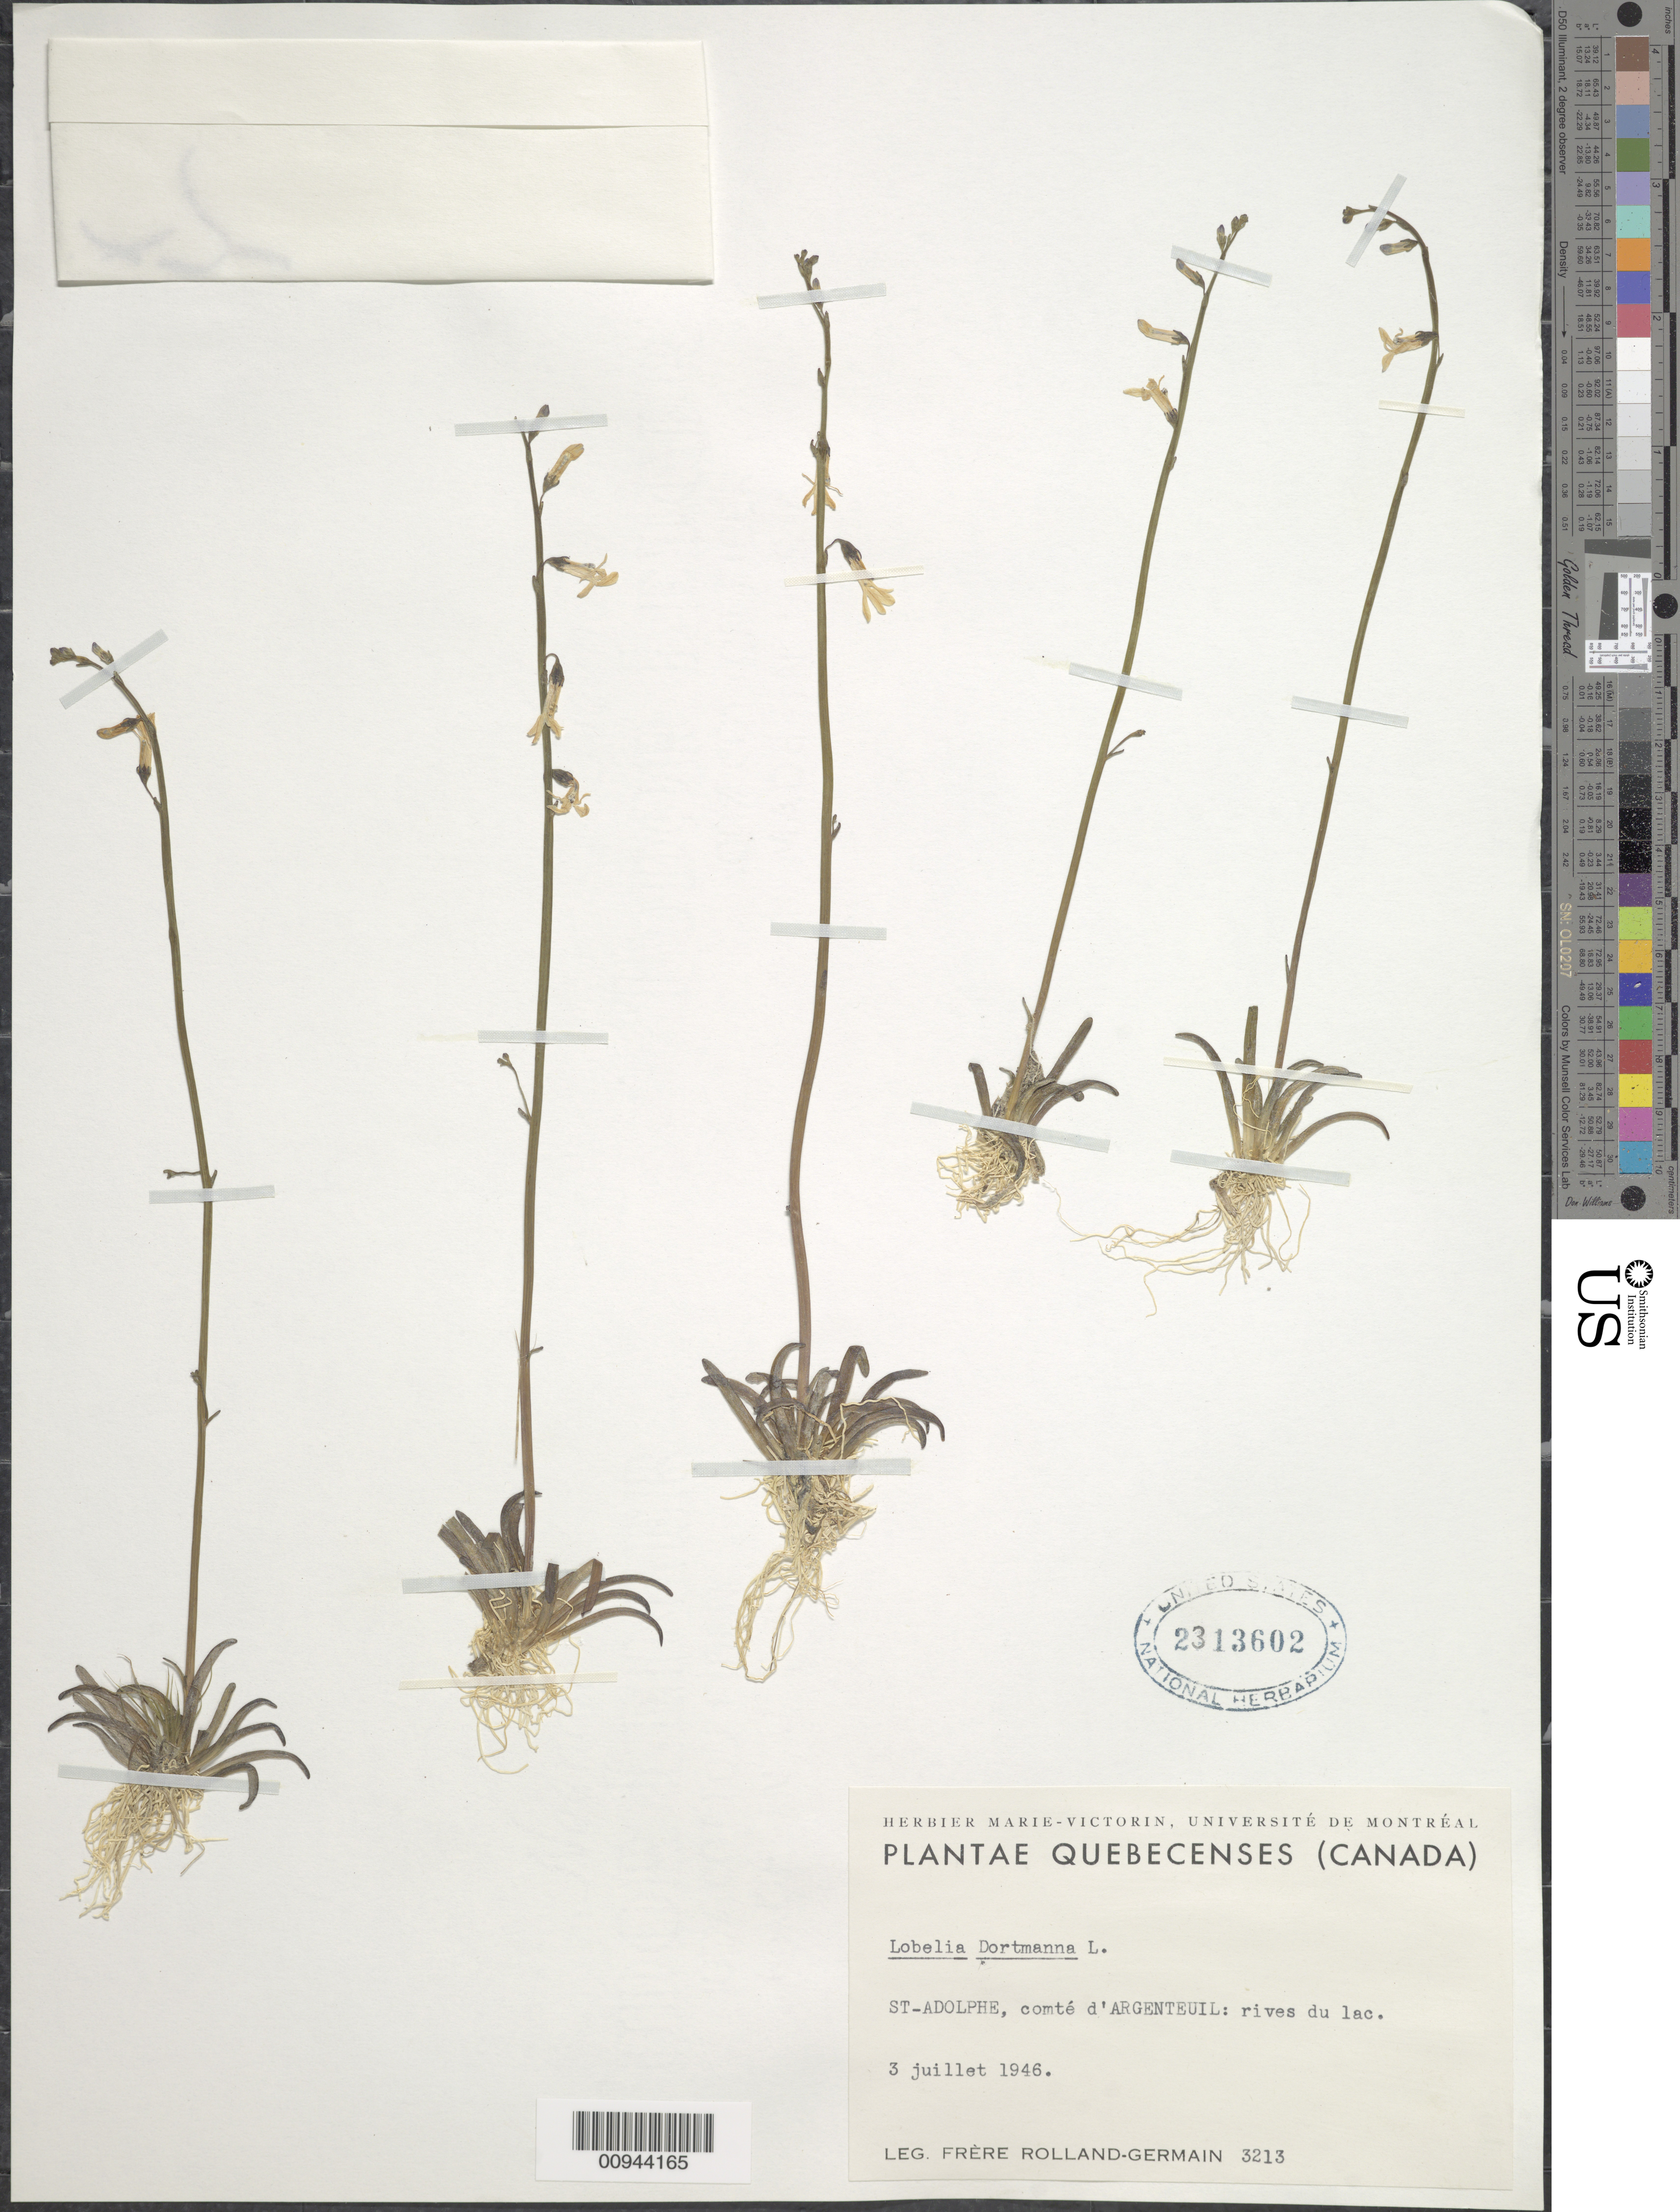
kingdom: Plantae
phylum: Tracheophyta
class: Magnoliopsida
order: Asterales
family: Campanulaceae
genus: Lobelia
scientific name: Lobelia dortmanna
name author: L.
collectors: Rolland-Germain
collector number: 3213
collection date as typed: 3 Juillet 1946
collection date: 1946-07-03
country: Canada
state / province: Quebec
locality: St. Adolphe, comte d'Argenteuil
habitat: rives du lac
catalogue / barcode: US 2313602